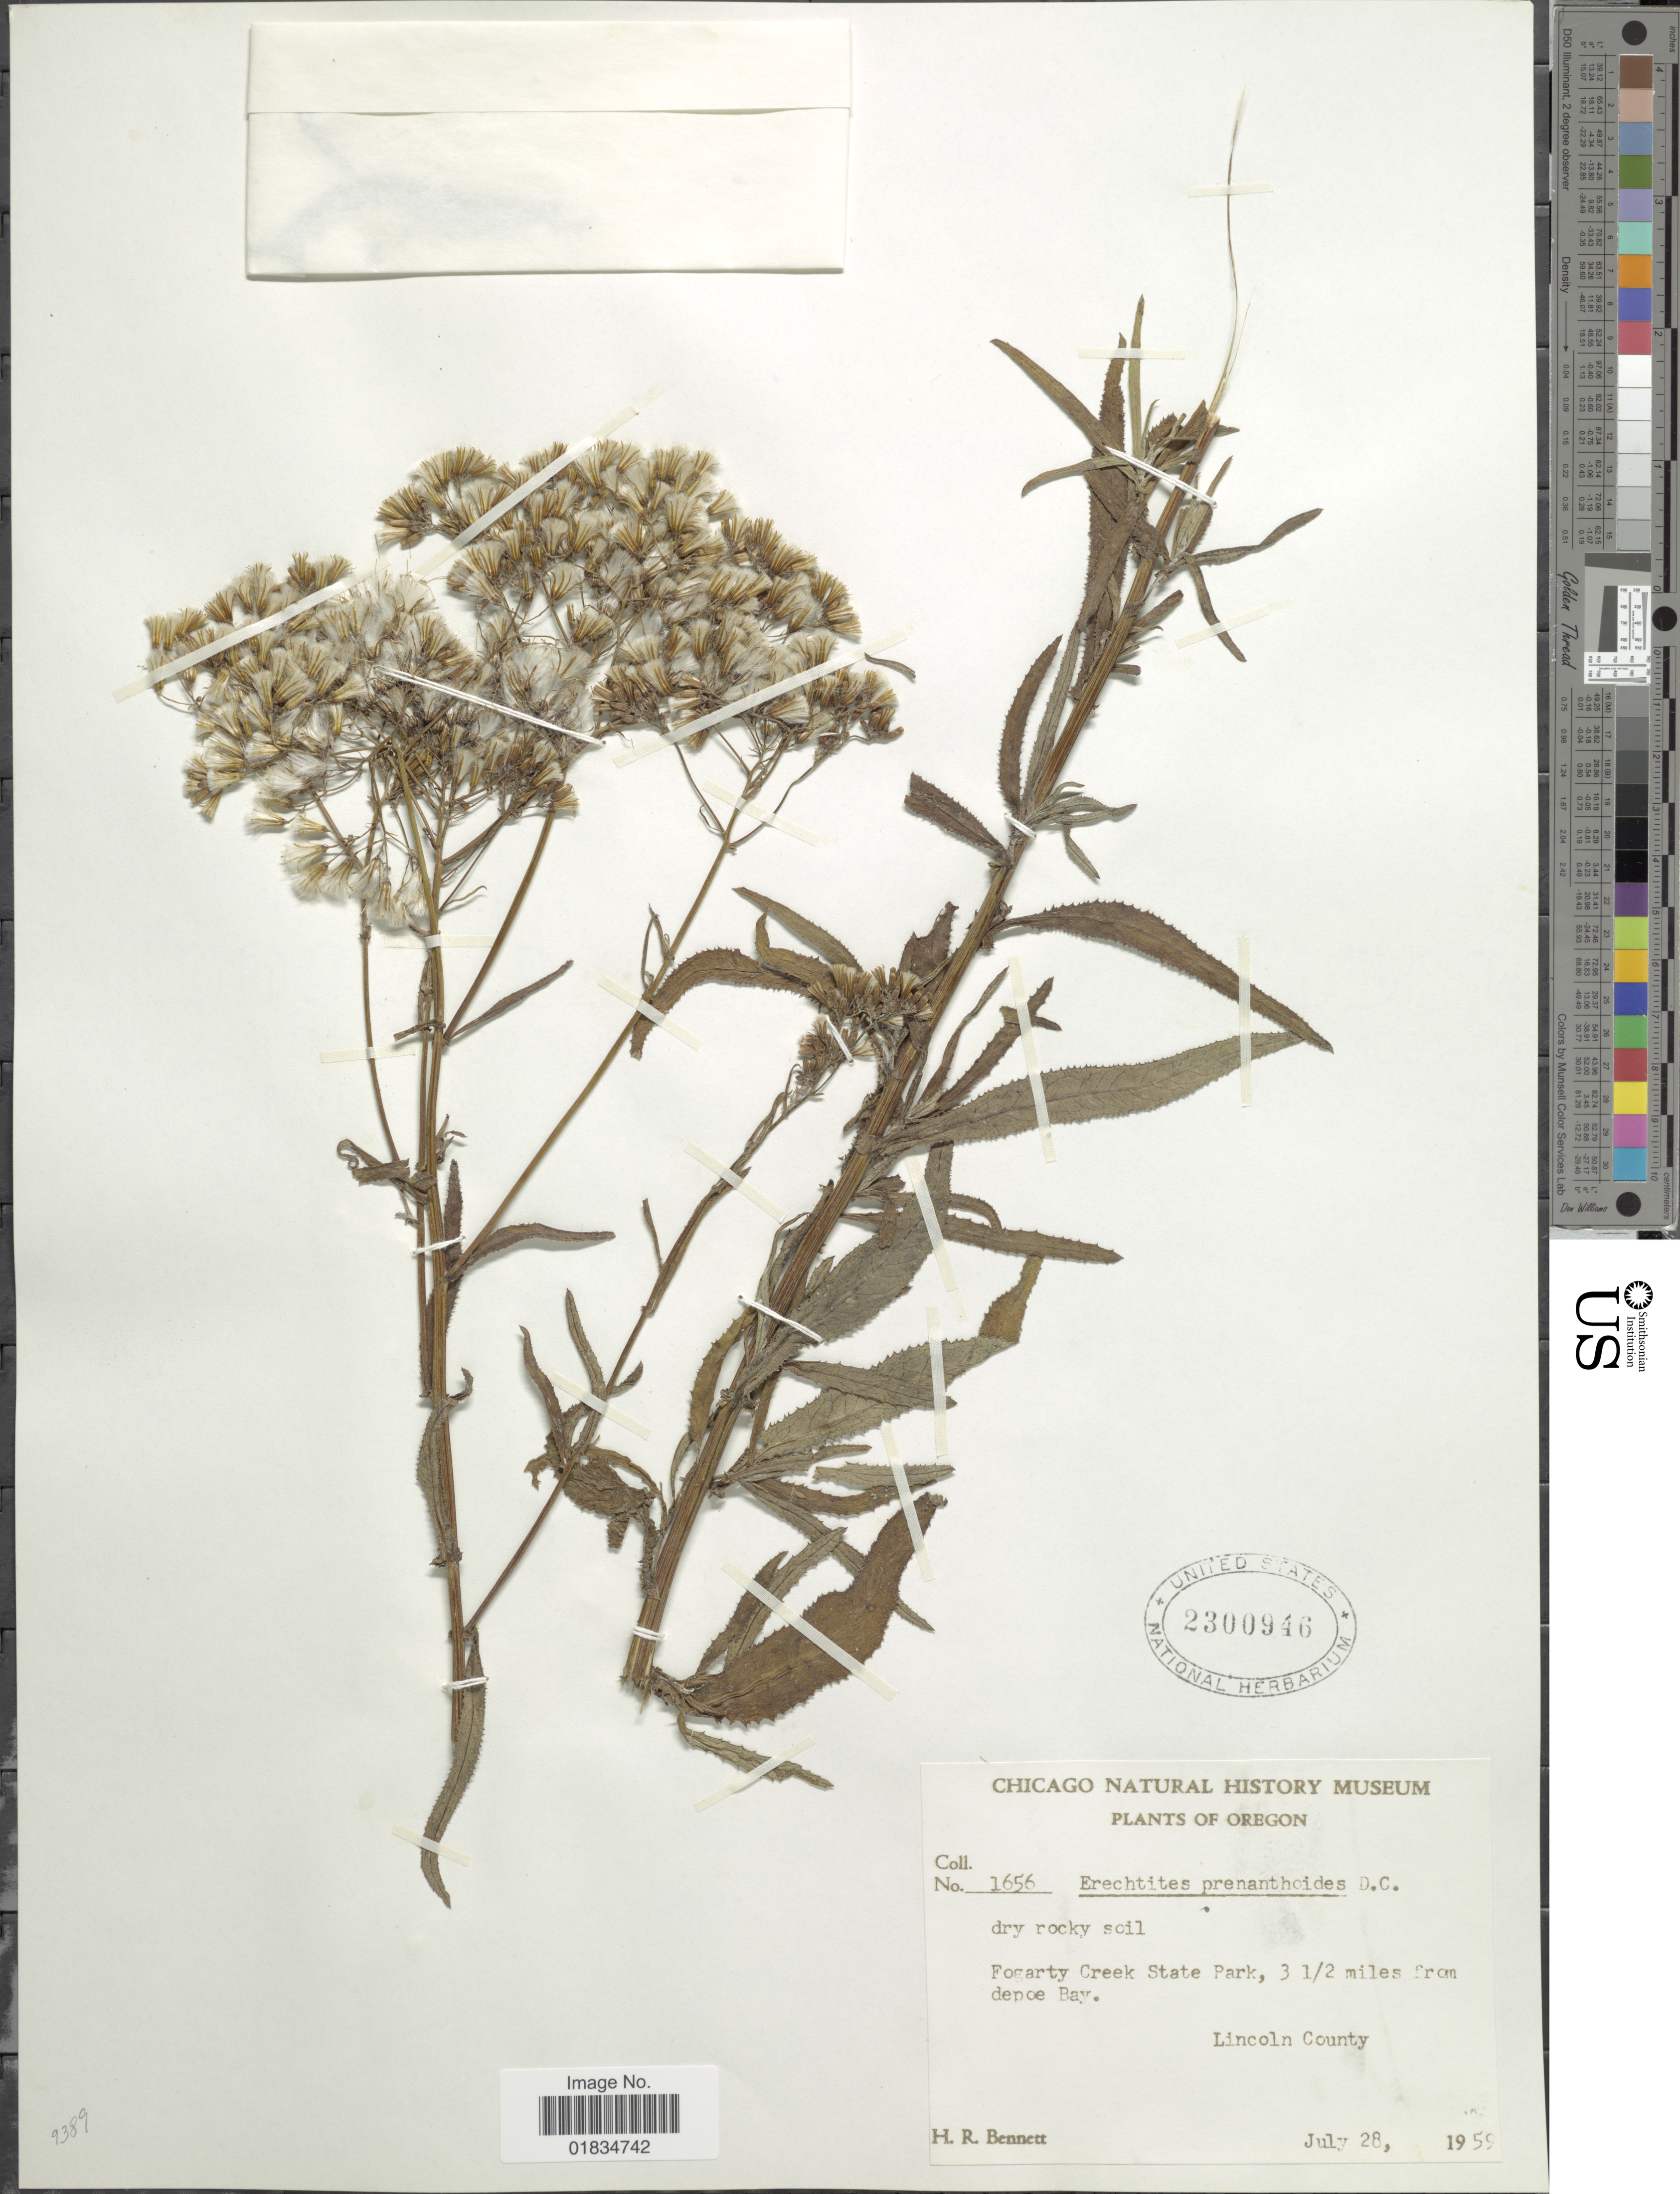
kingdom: Plantae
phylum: Tracheophyta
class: Magnoliopsida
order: Asterales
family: Asteraceae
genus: Erechtites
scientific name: Erechtites minimus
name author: (Poir.) DC.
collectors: H. R. Bennett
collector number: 1656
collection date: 1959-07-28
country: United States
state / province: Oregon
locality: Fogarty Creek State Park, 3 1/2 miles from depoe Bay, Lincoln County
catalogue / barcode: US 2300946